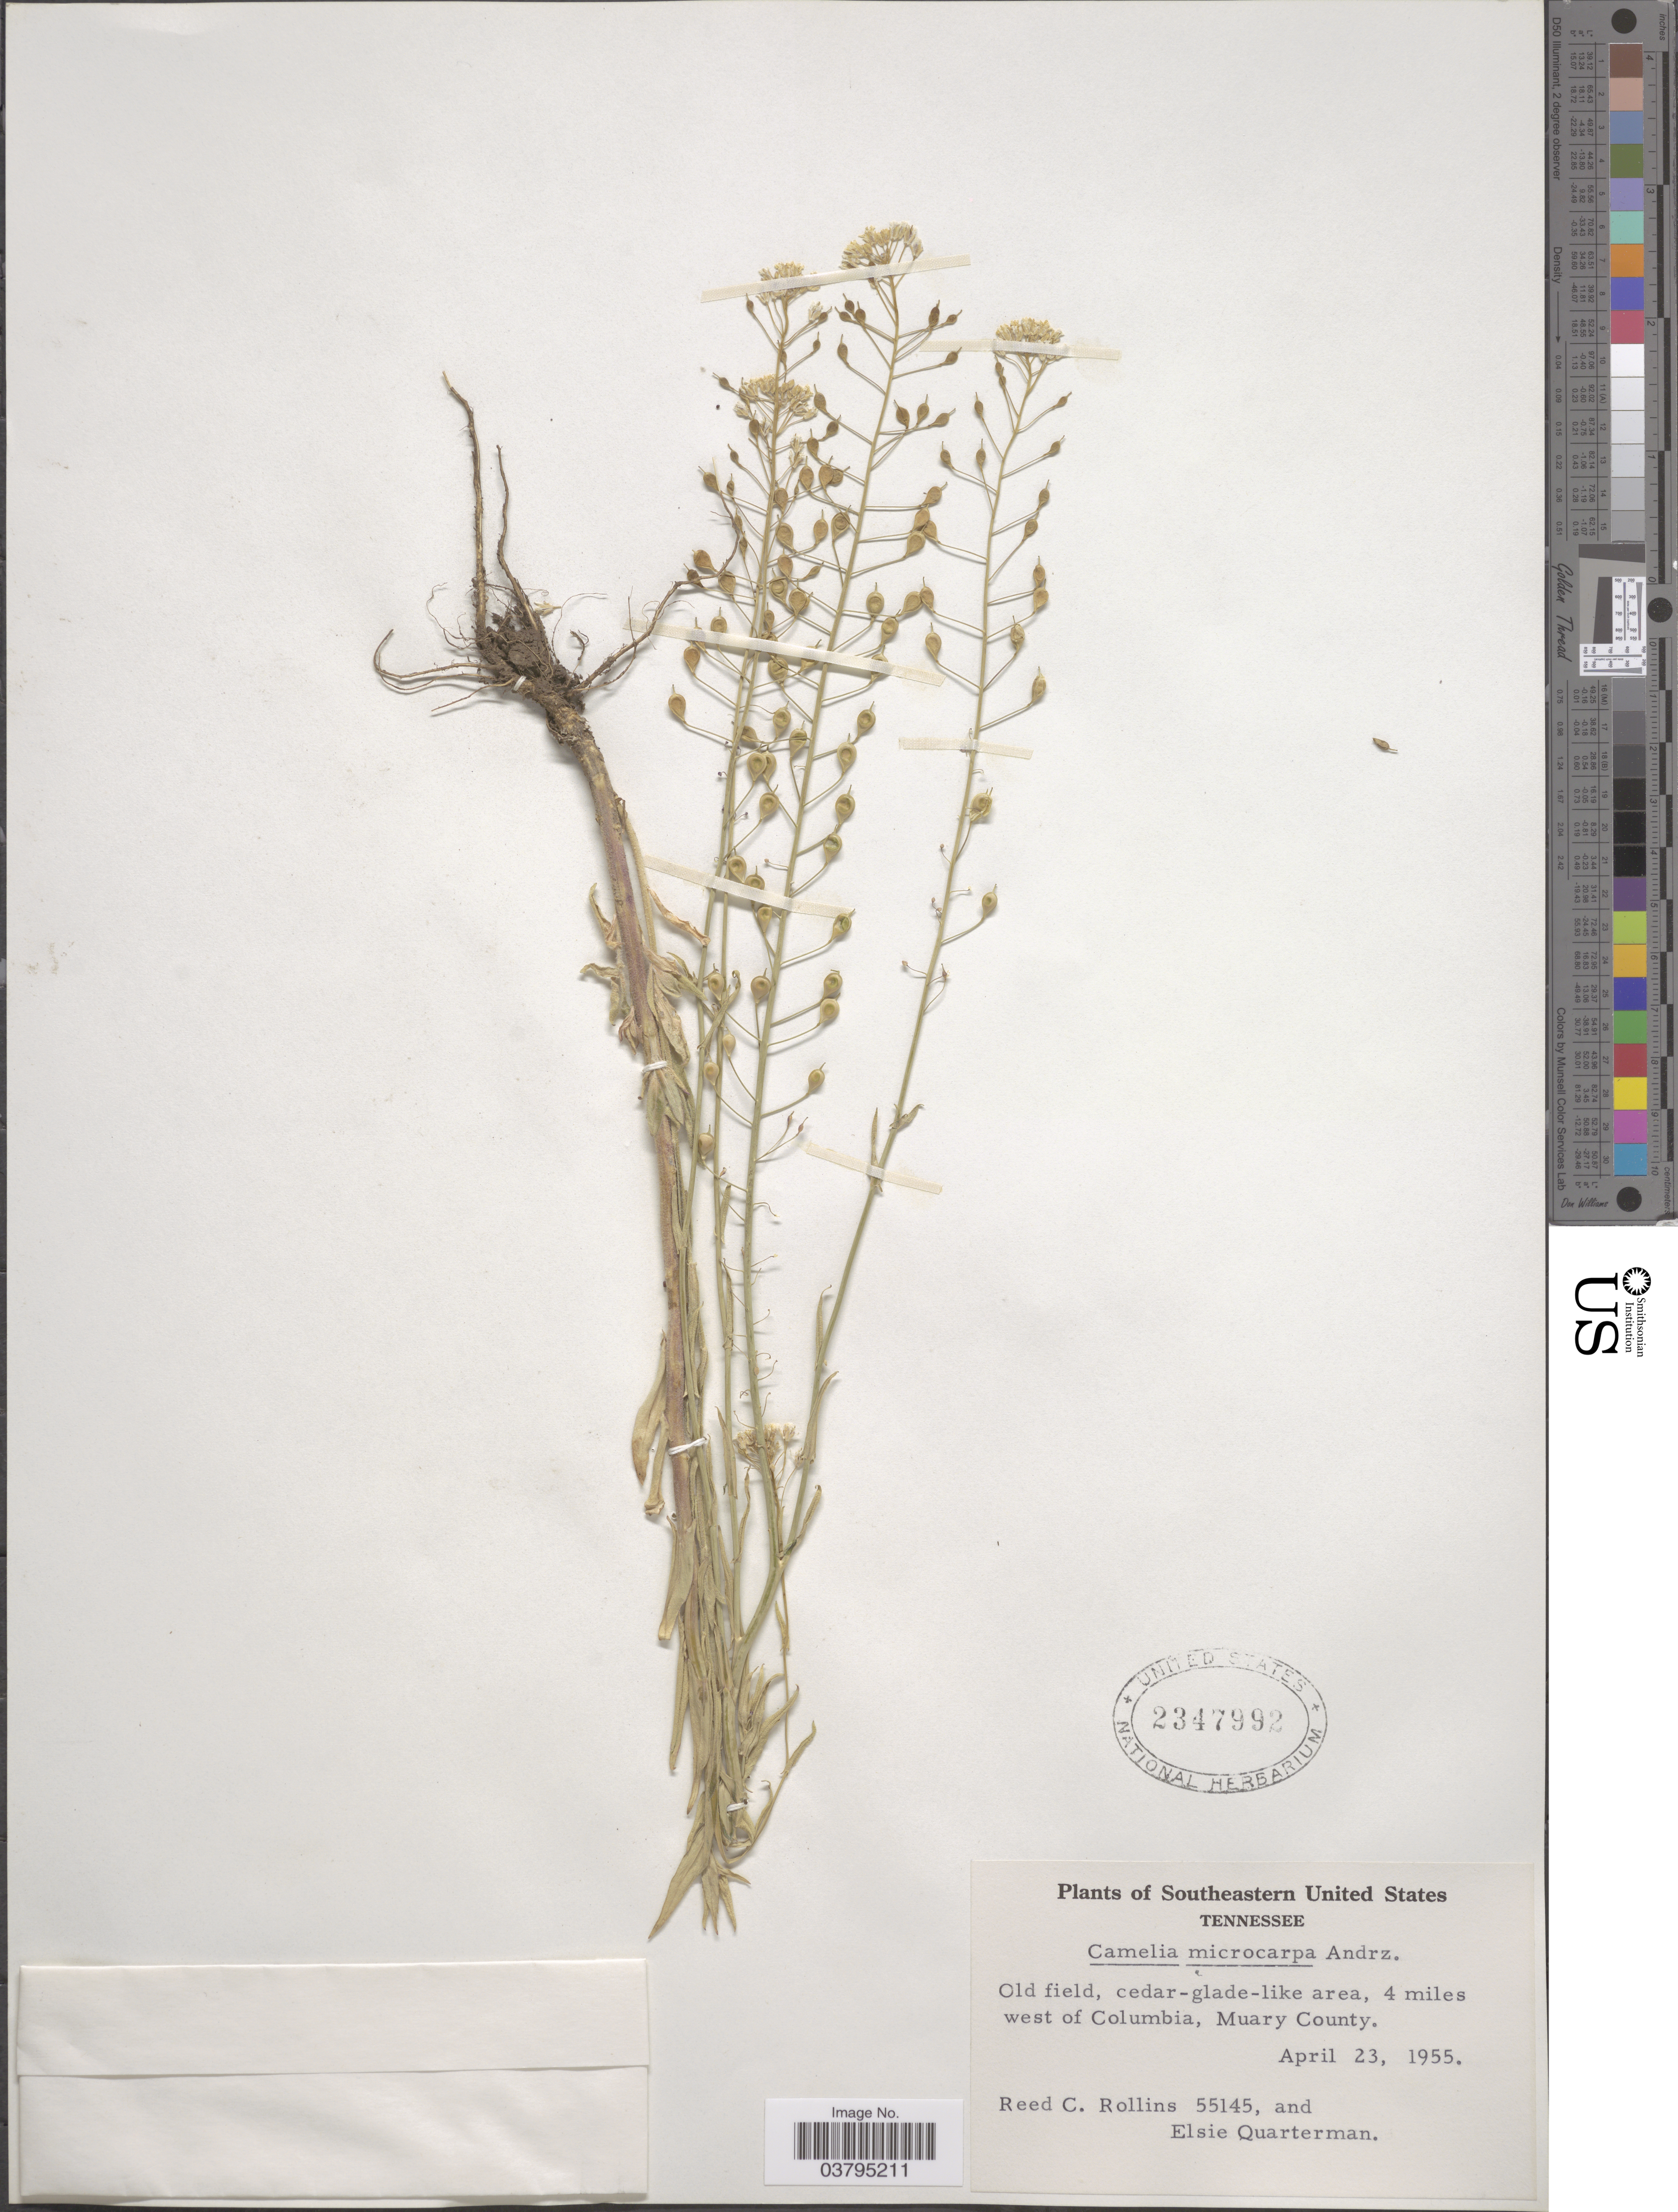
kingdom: Plantae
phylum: Tracheophyta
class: Magnoliopsida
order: Brassicales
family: Brassicaceae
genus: Camelina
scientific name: Camelina microcarpa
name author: DC.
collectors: R. C. Rollins & E. Quarterman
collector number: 55145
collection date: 1955-04-23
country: United States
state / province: Tennessee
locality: Southeastern United States. Old field, cedar-glade-like area, 4 miles west of Columbia, Muary County.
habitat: old field, cedar glade like area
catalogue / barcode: US 2347992